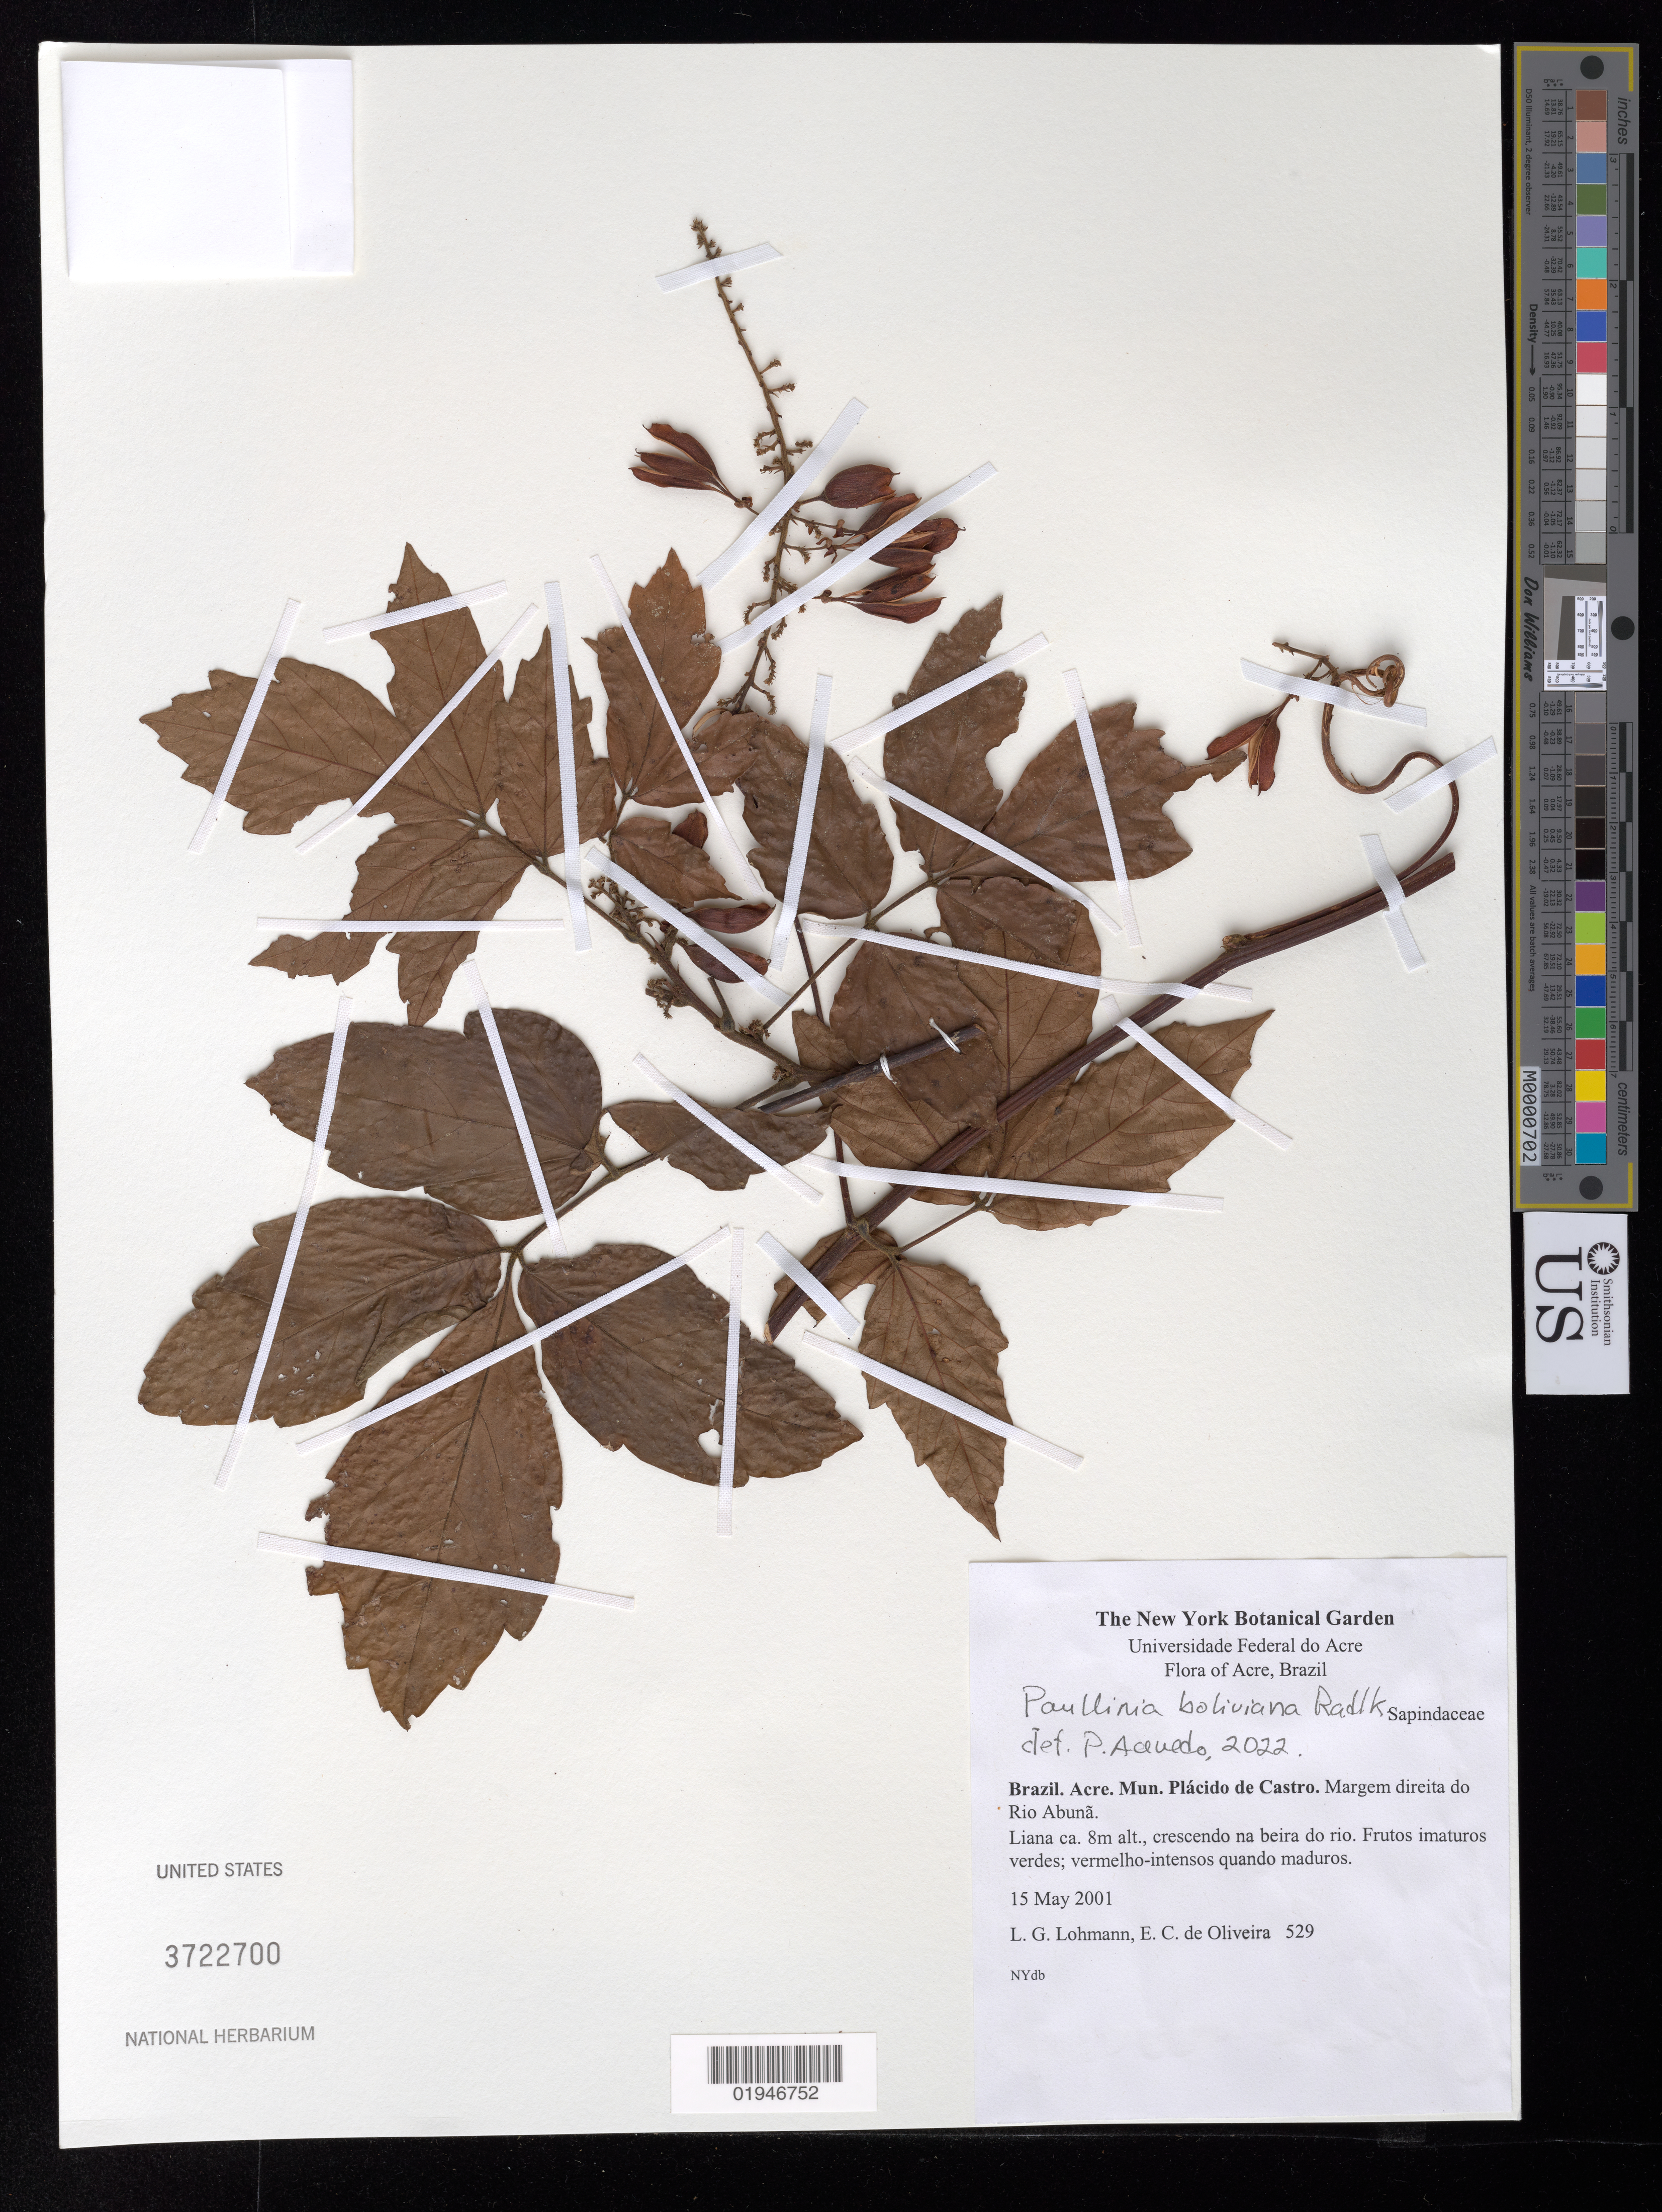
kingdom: Plantae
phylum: Tracheophyta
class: Magnoliopsida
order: Sapindales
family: Sapindaceae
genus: Paullinia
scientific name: Paullinia boliviana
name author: Radlk.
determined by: Acevedo-Rodríguez, P., (BOT), Smithsonian Institution - National Museum of Natural History (UNITED STATES)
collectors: L. G. Lohmann & E. C. Oliveira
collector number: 529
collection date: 2001-05-15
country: Brazil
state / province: Acre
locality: Mun. Plácido de Castro. Margem direita do Rio Abunã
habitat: Crescendo na beira do rio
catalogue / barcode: US 3722700